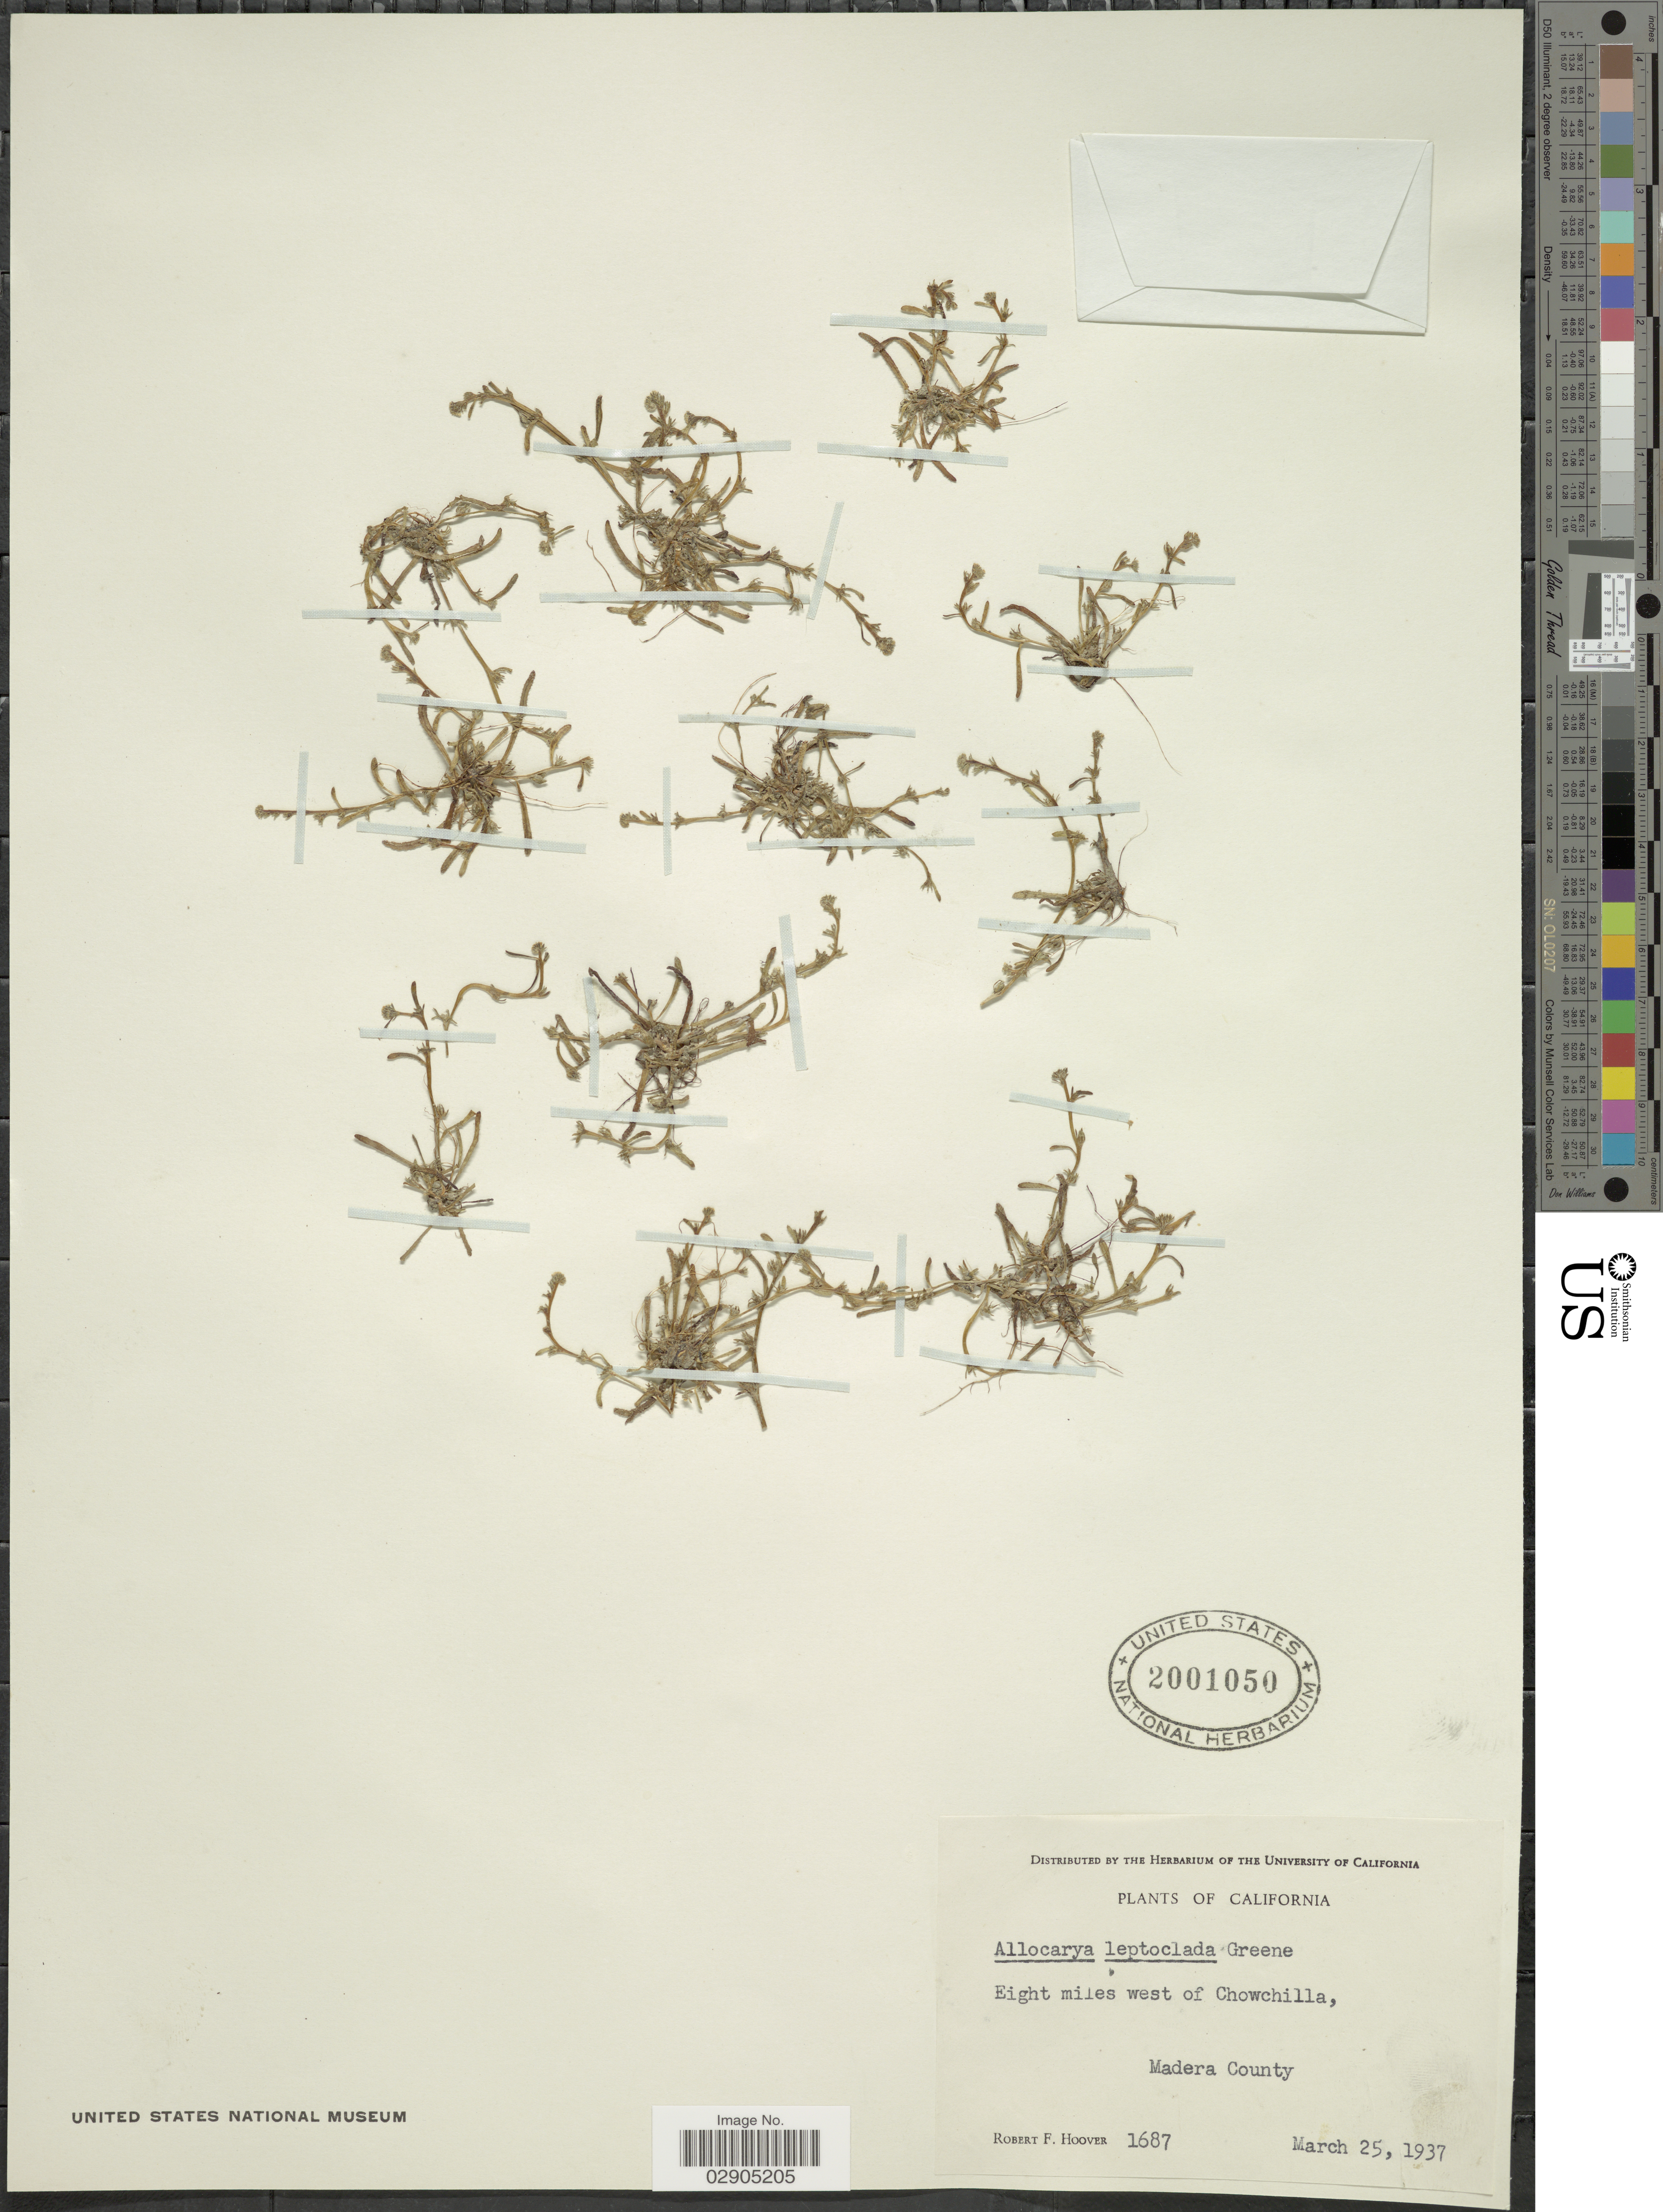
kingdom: Plantae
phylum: Tracheophyta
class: Magnoliopsida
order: Boraginales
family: Boraginaceae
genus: Allocarya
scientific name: Allocarya leptoclada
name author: Greene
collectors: R. F. Hoover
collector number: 1687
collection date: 1937-03-25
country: United States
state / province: California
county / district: Madera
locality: Eight miles west of Chowchilla, Madera County.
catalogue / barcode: US 2001050